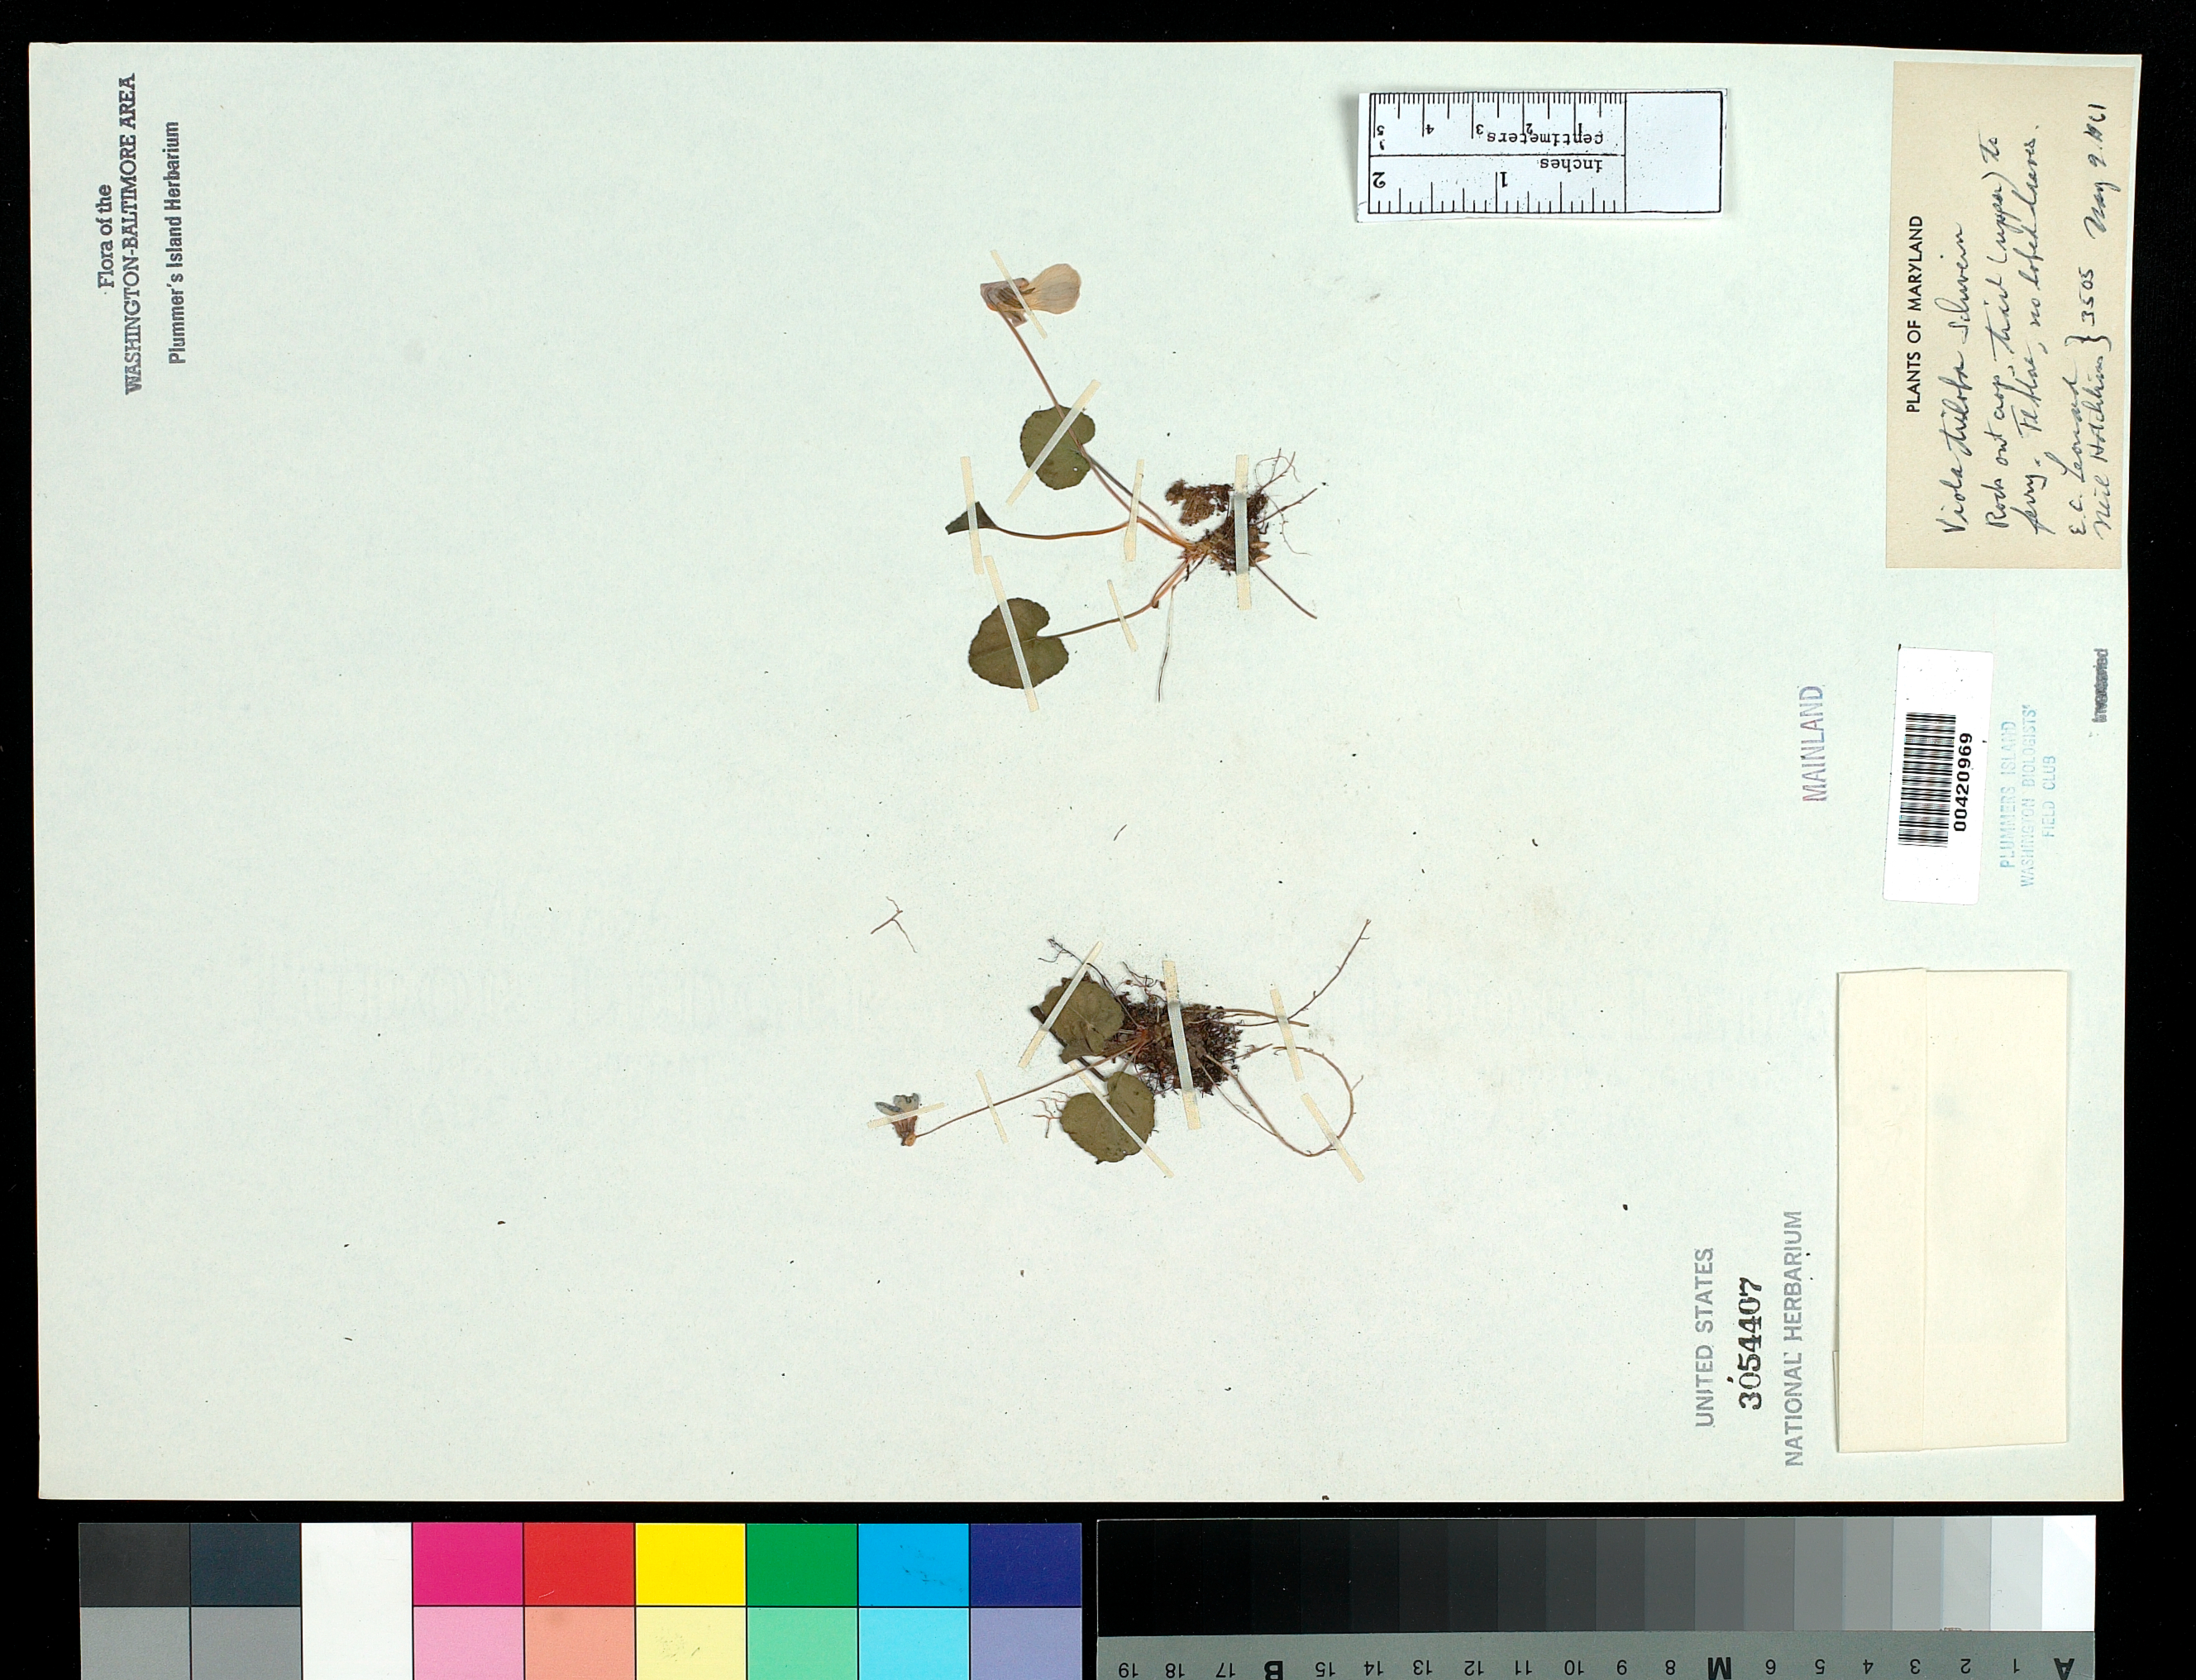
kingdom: Plantae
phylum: Tracheophyta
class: Magnoliopsida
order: Malpighiales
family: Violaceae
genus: Viola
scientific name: Viola palmata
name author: L.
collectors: E. C. Leonard & N. Hotchkiss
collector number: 3505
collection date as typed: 09 May 1961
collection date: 1961-05-09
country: United States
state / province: Maryland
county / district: Montgomery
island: Plummers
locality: Plummer's Island; trail (upper) to Ferry C. & O. Canal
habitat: Rock outcrop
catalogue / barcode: US 3054407